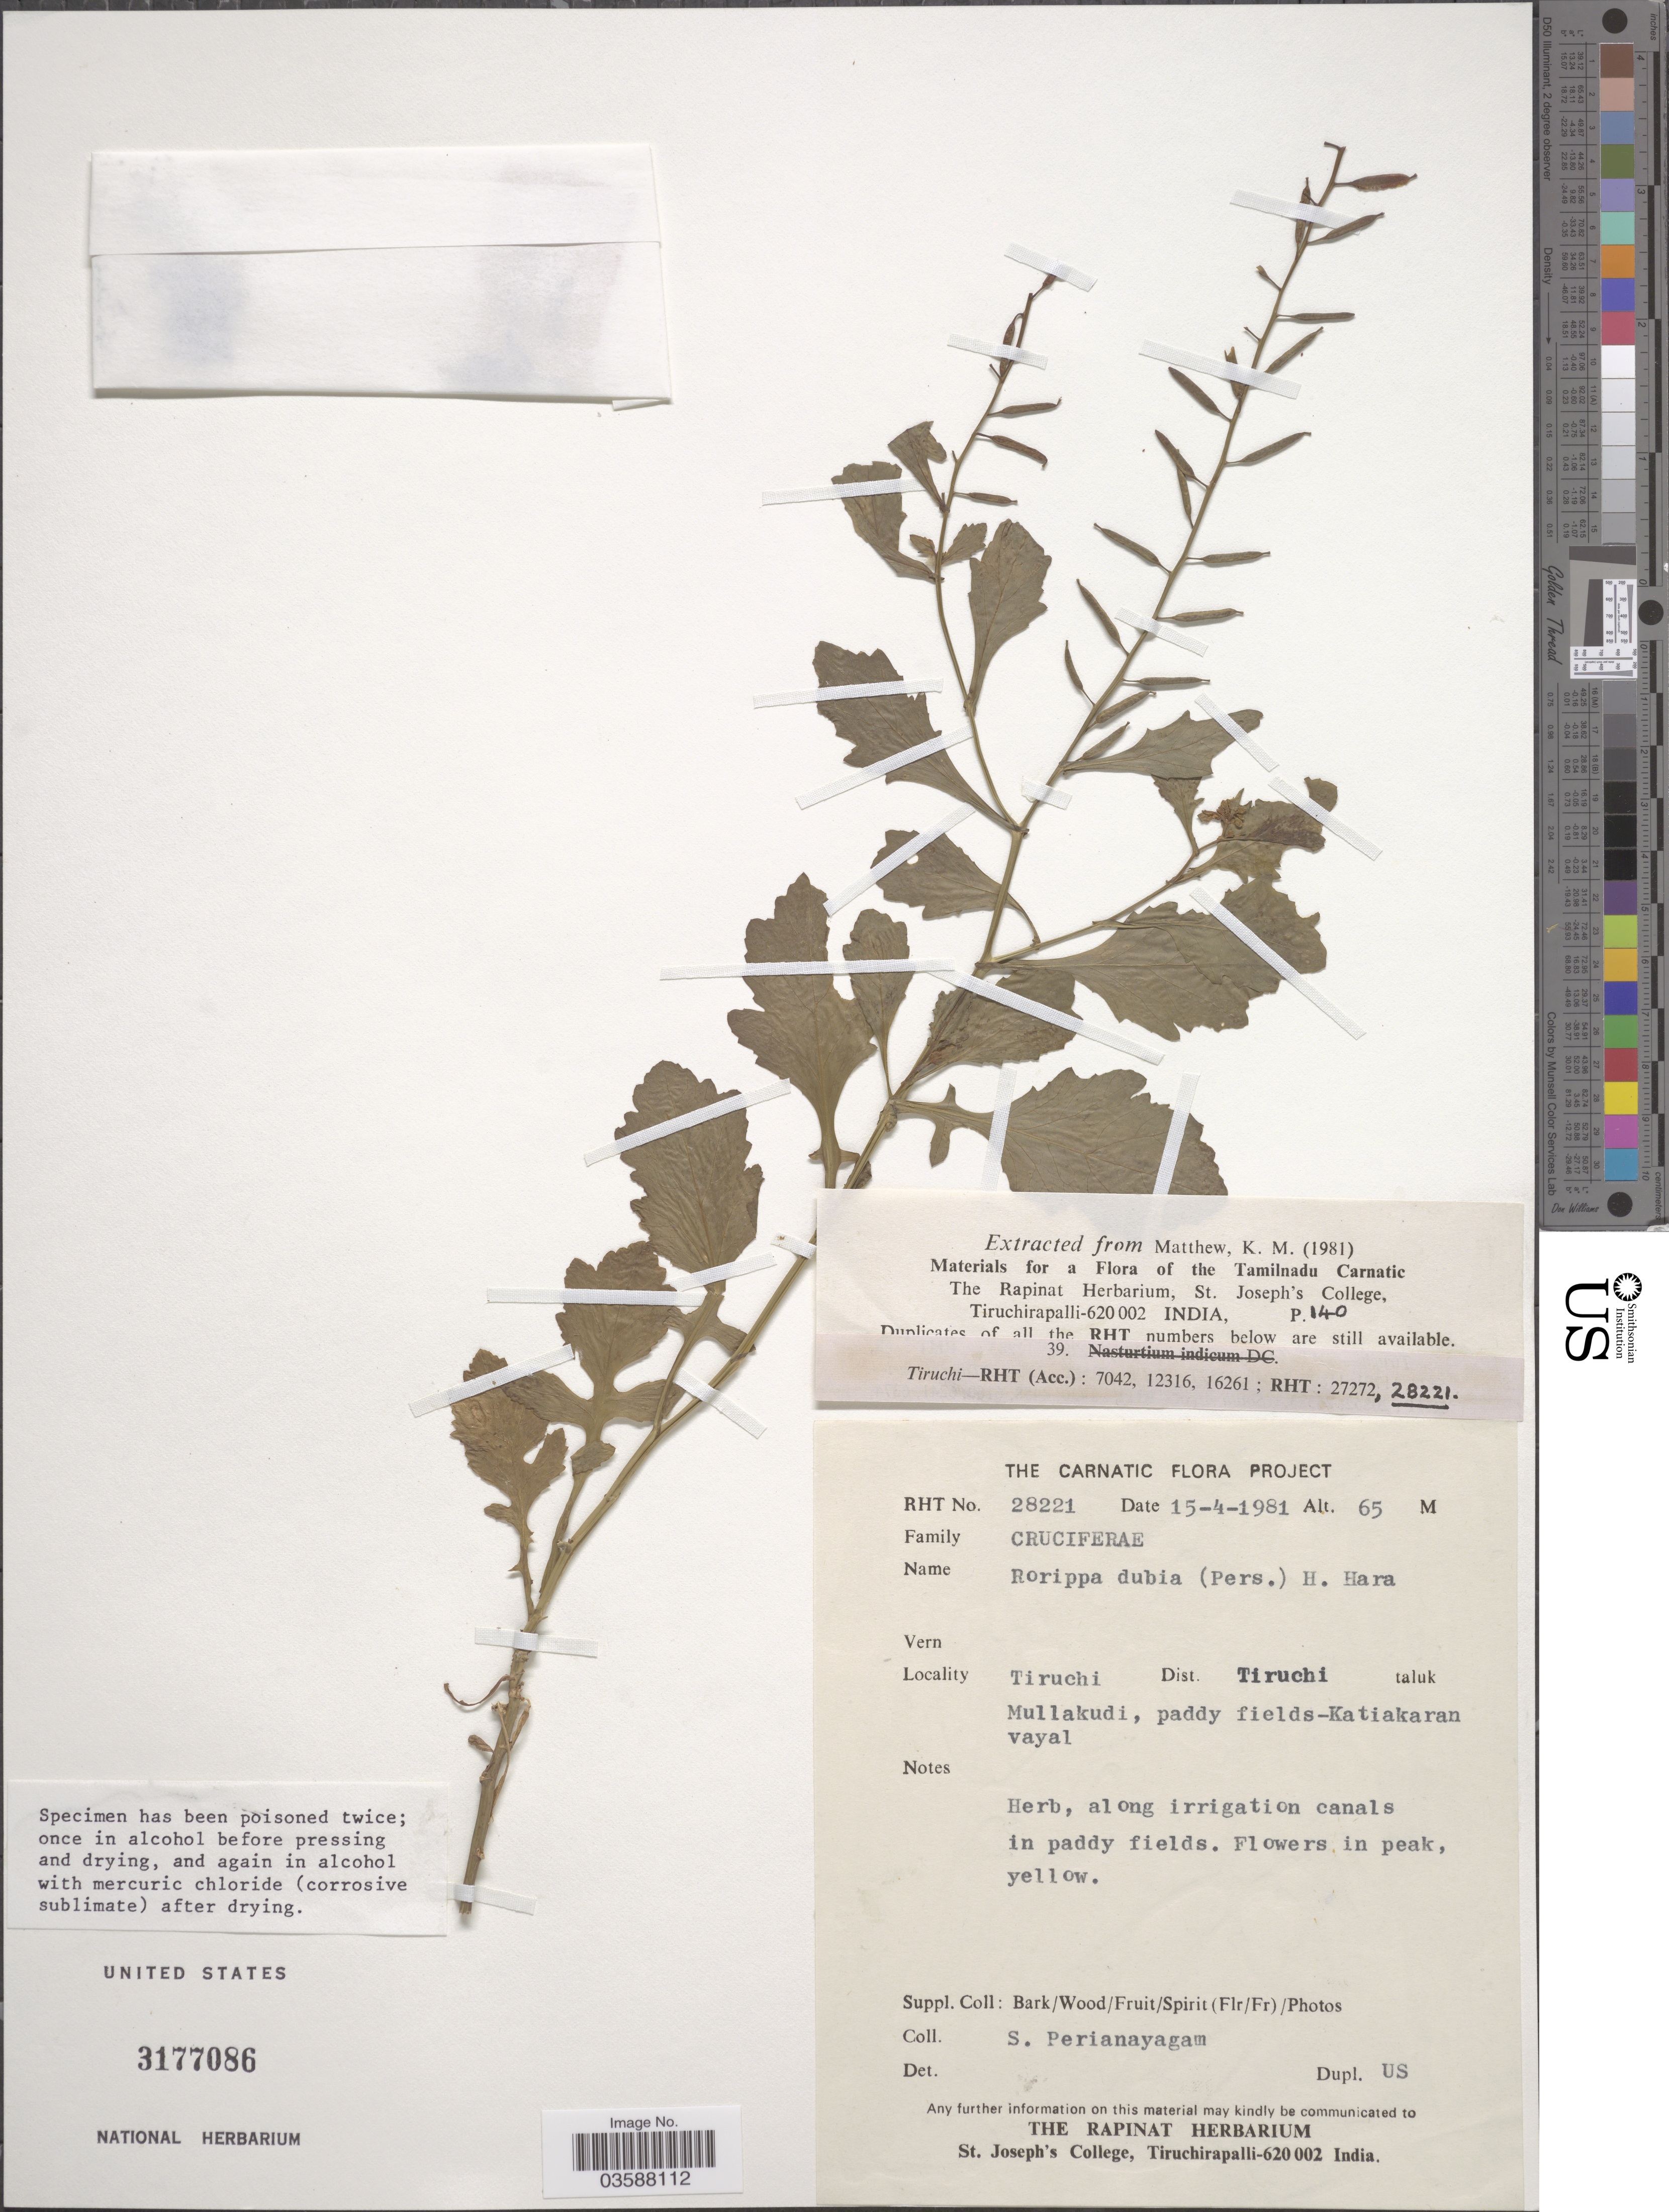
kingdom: Plantae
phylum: Tracheophyta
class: Magnoliopsida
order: Brassicales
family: Brassicaceae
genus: Rorippa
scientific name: Rorippa dubia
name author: (Pers.) H. Hara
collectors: S. Perianayagam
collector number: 28221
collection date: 1981-04-15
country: India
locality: Tiruchi Dist. Tiruchi taluk. Mullakudi, paddy fields-Katiakaran vayal.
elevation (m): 65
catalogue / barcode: US 3177086